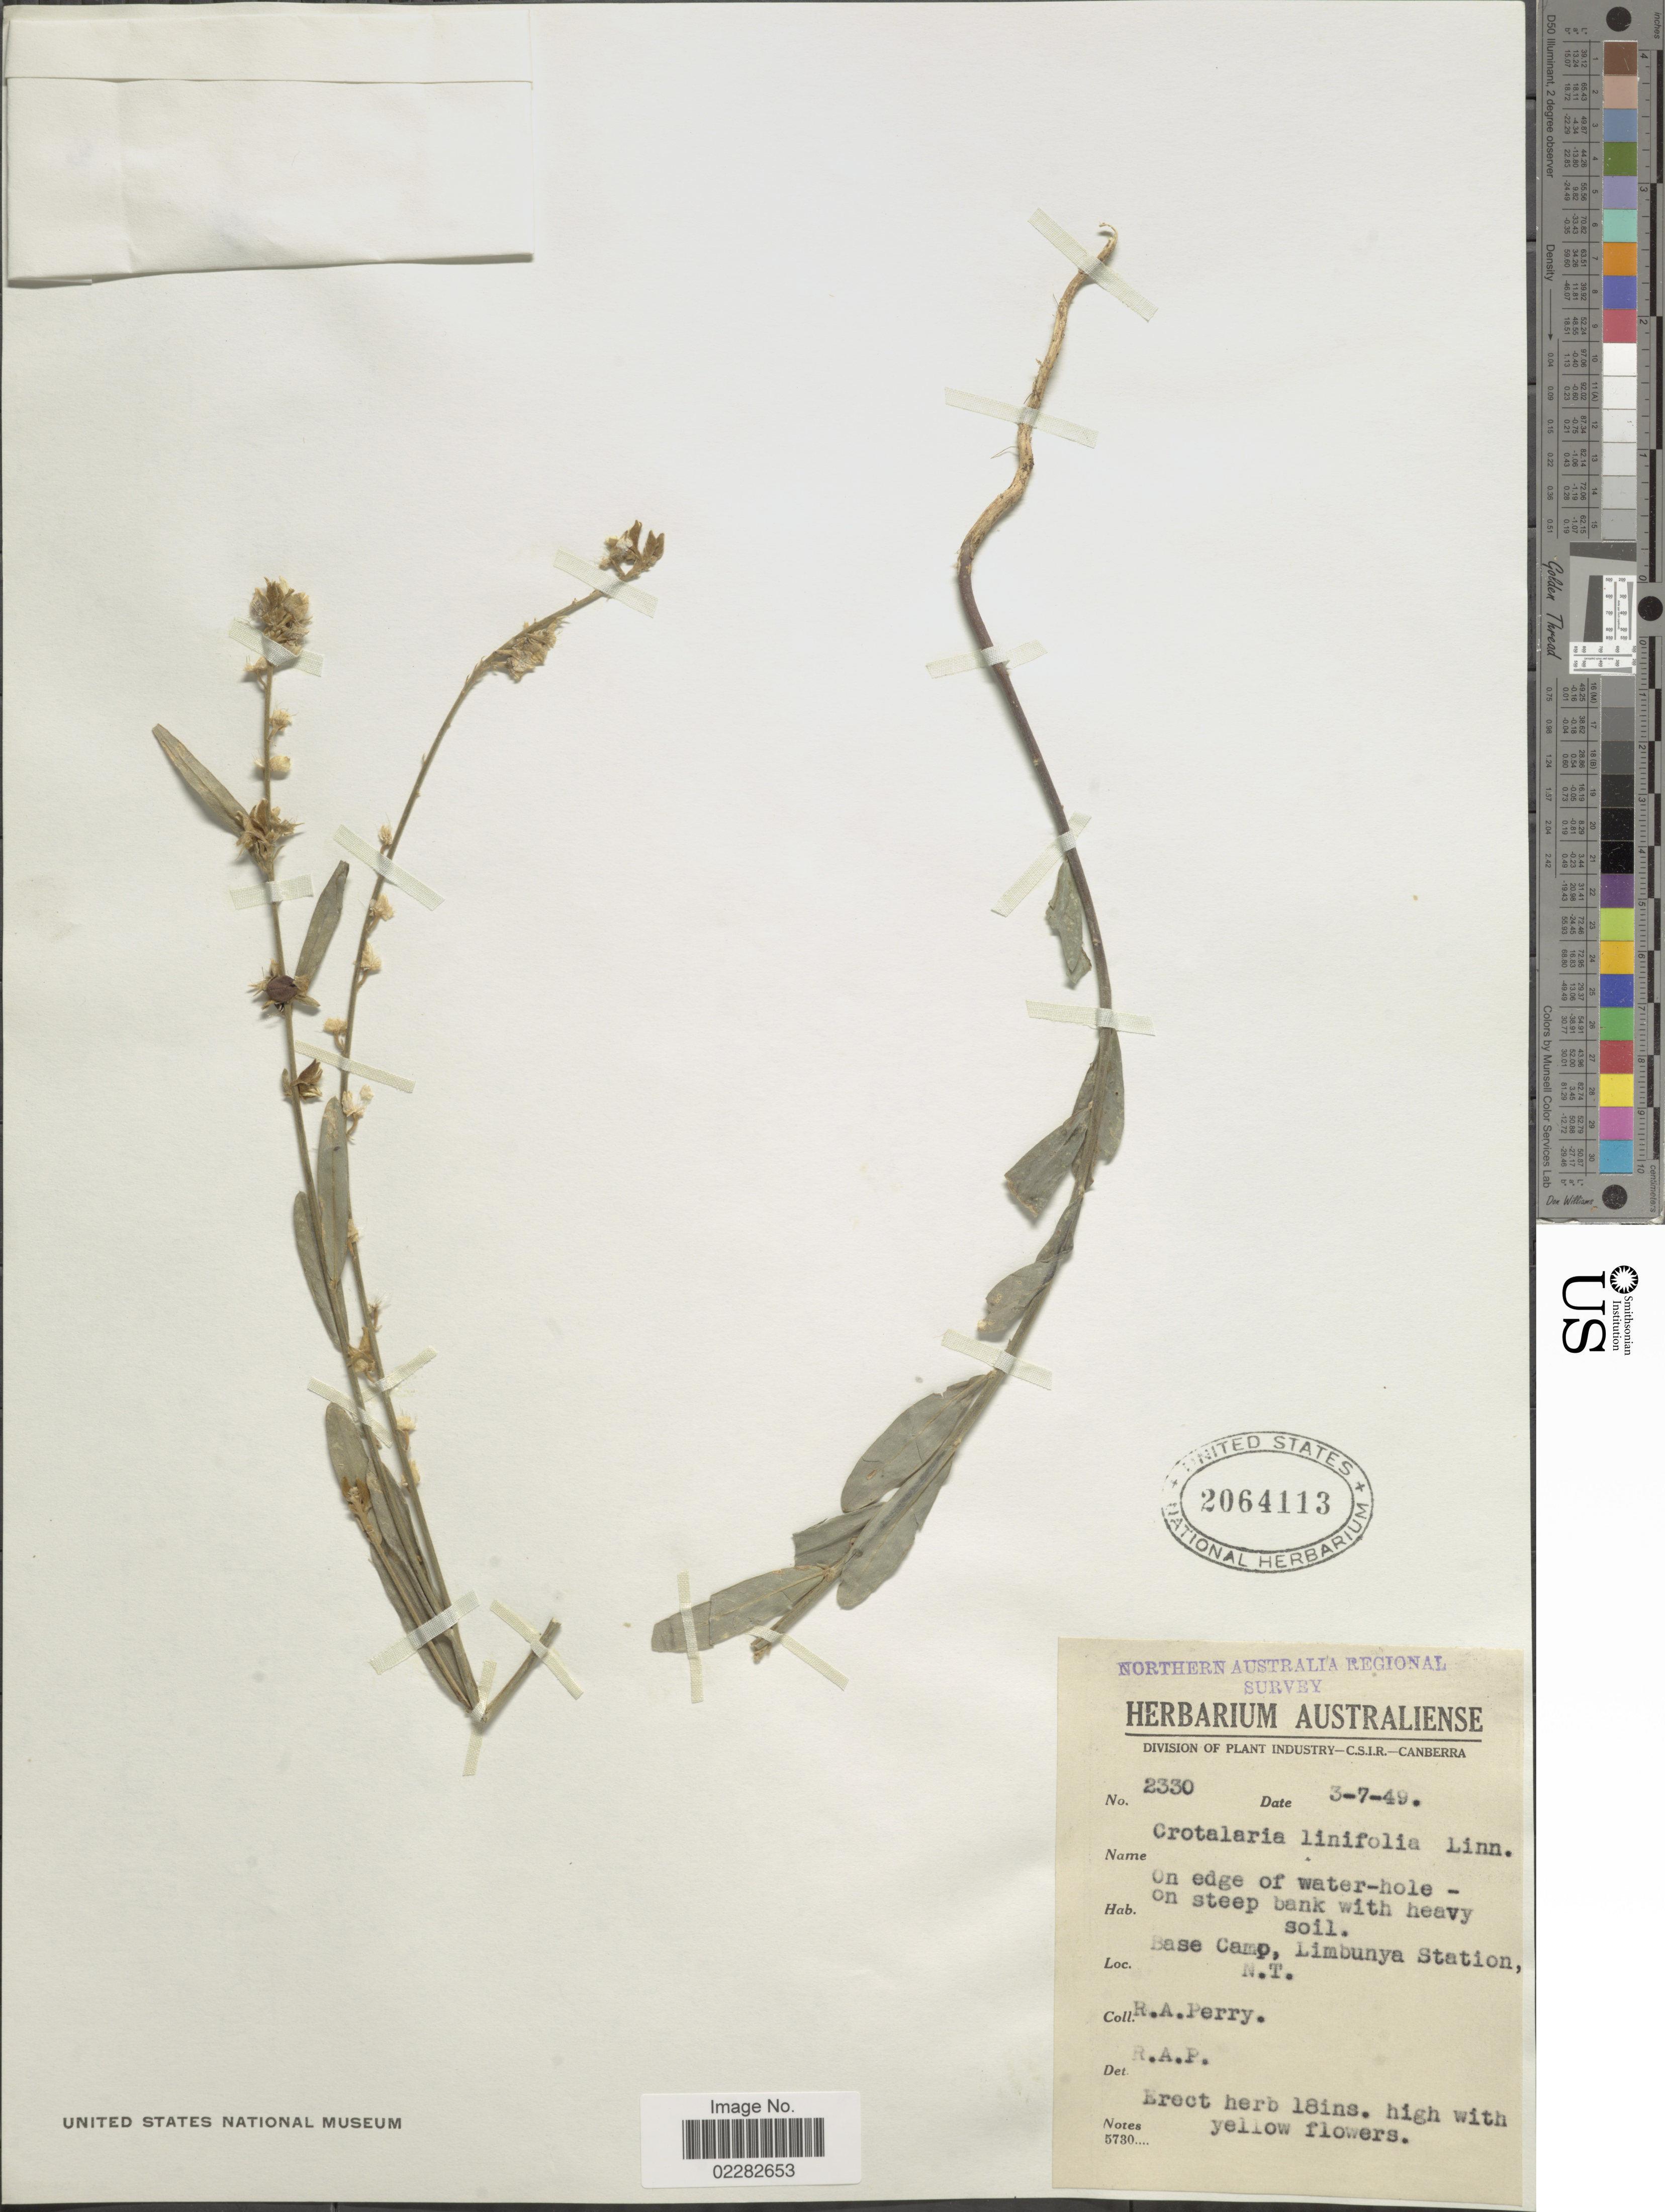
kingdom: Plantae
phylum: Tracheophyta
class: Magnoliopsida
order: Fabales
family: Fabaceae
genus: Crotalaria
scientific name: Crotalaria linifolia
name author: L. f.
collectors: Perry, R. A.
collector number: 2330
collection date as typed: Transcribed d/m/y: 3/7/49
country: Australia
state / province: Northern Territory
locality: On edge of water-hole-on steep bank, Base Camp, Limbunya Station.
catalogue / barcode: US 2064113